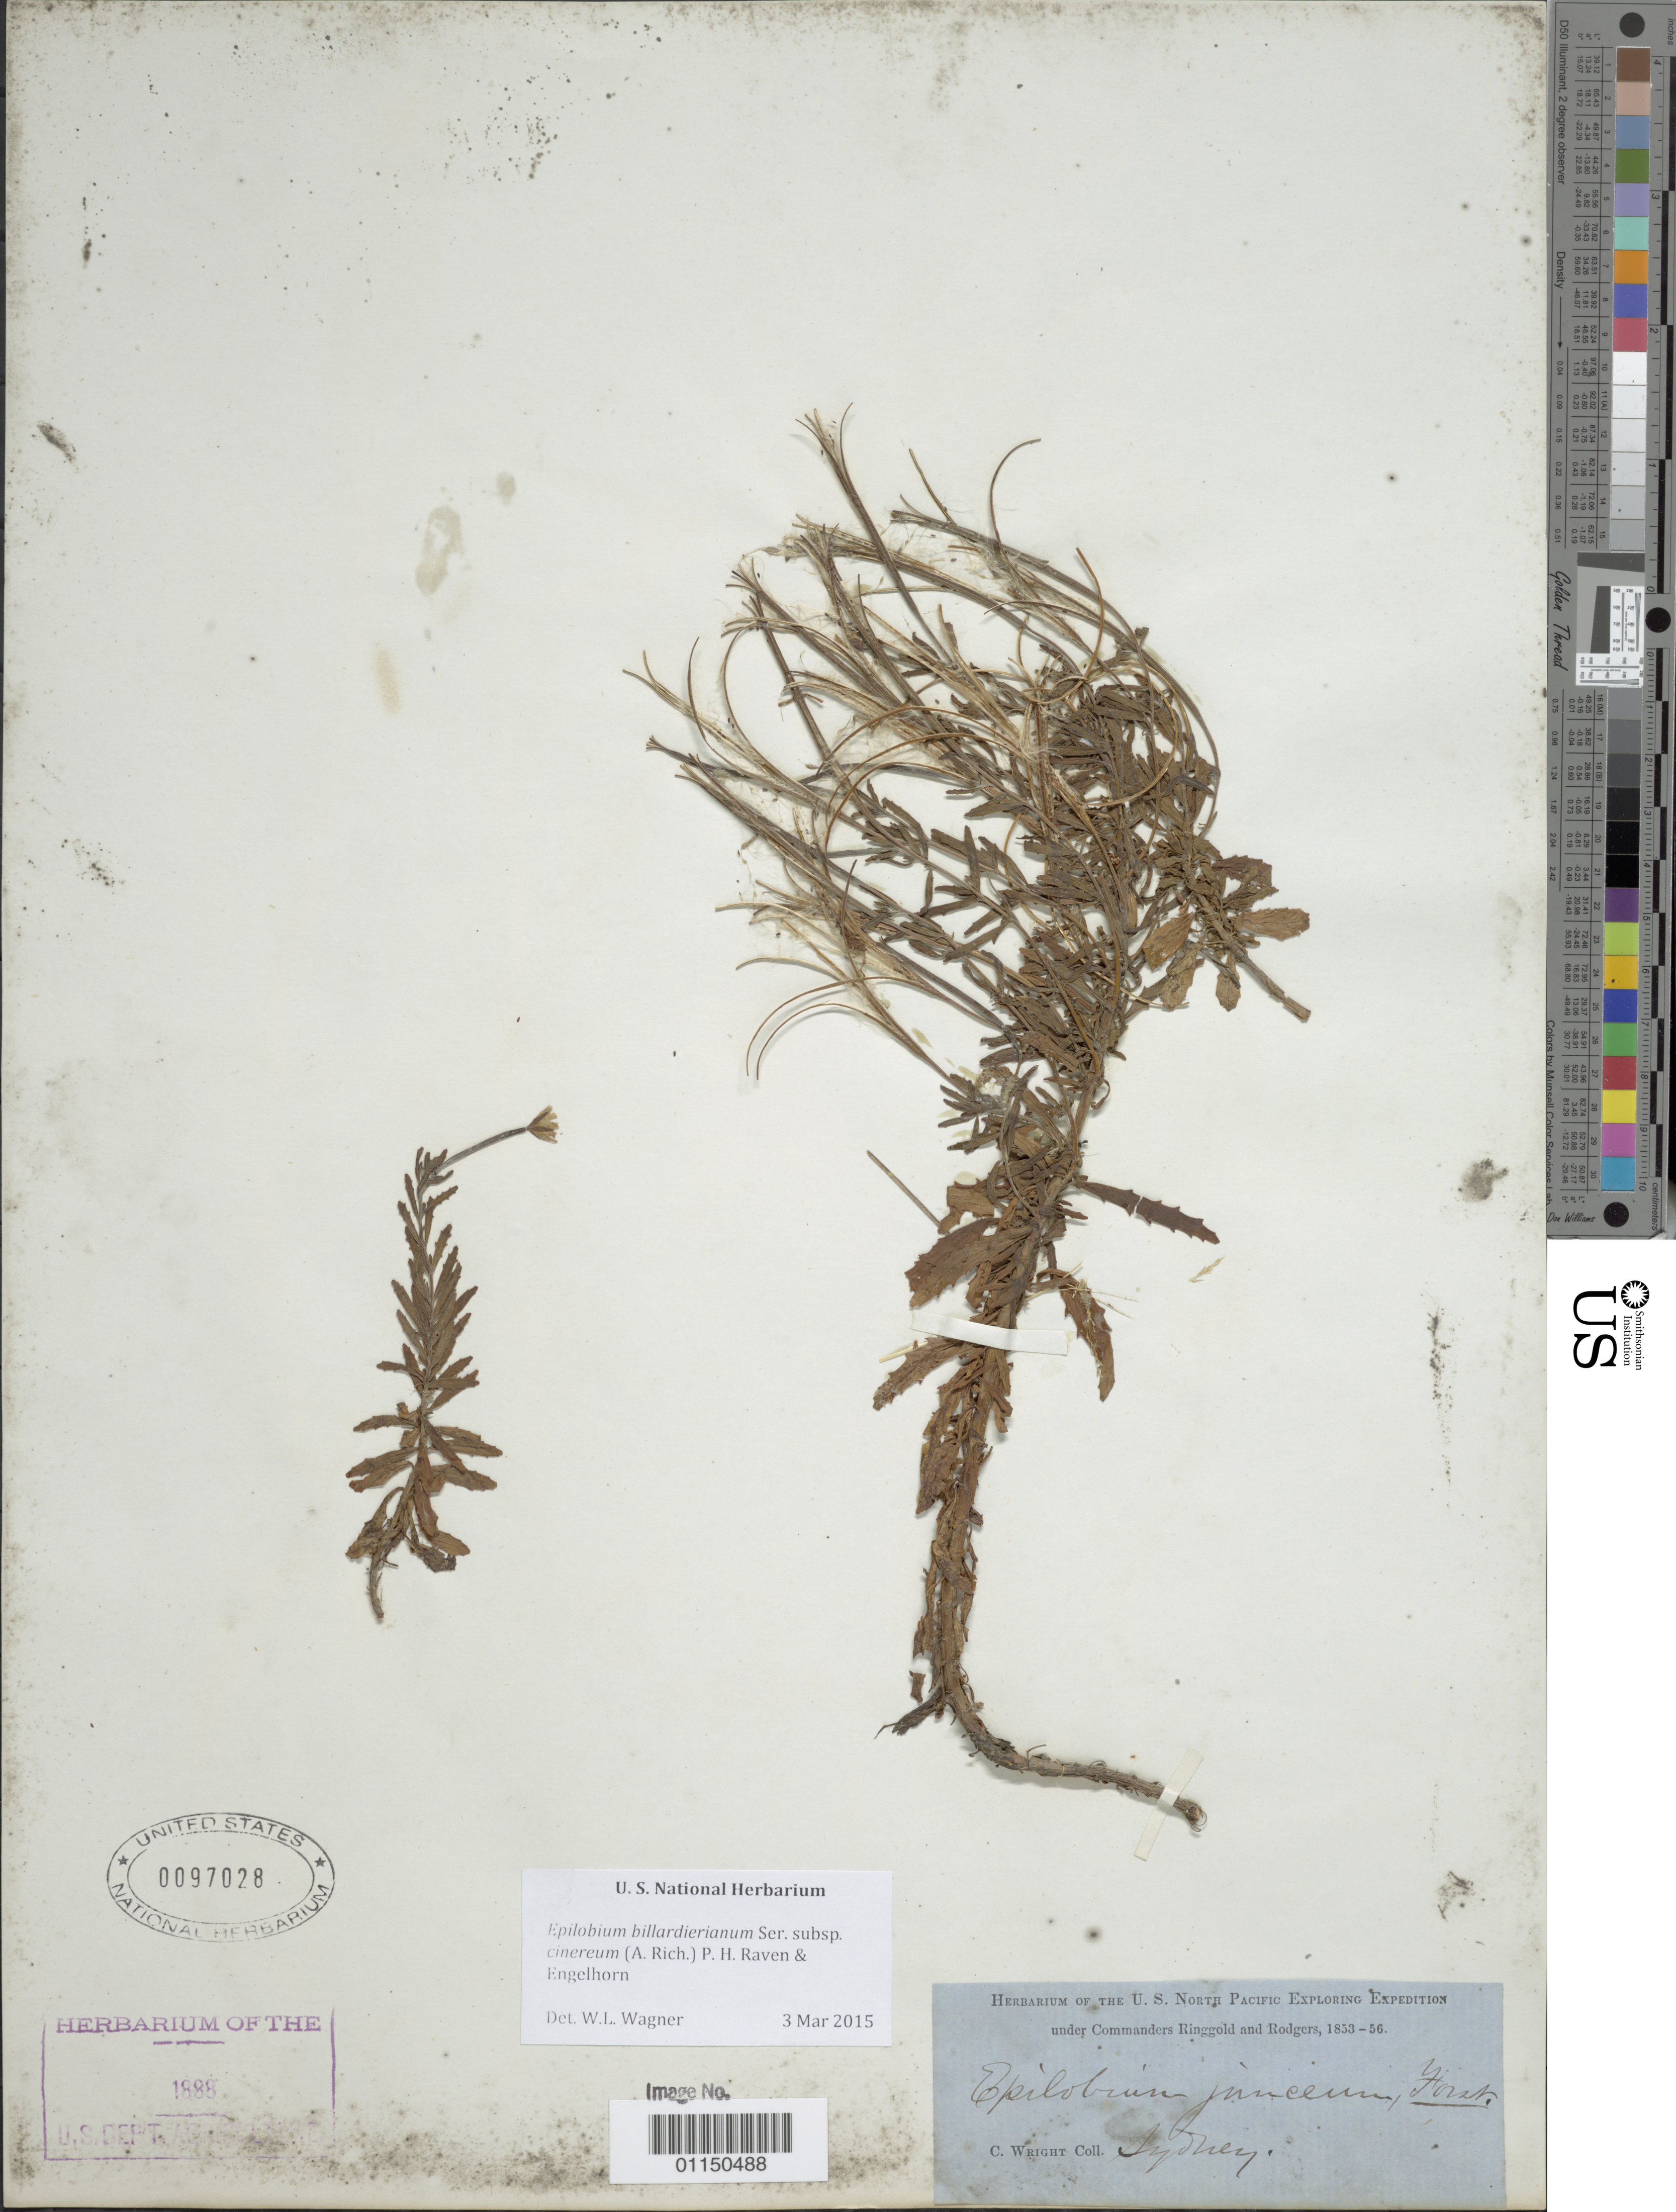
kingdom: Plantae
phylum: Tracheophyta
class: Magnoliopsida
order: Myrtales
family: Onagraceae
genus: Epilobium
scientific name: Epilobium billardiereanum subsp. cinereum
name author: (A. Rich.) P.H. Raven & Engelhorn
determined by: Wagner, W. L., (BOT), Smithsonian Institution - National Museum of Natural History (UNITED STATES)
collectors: C. Wright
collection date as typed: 1853 to -- -- 1856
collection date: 1853/1856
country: Australia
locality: Sydney.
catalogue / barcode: US 97028